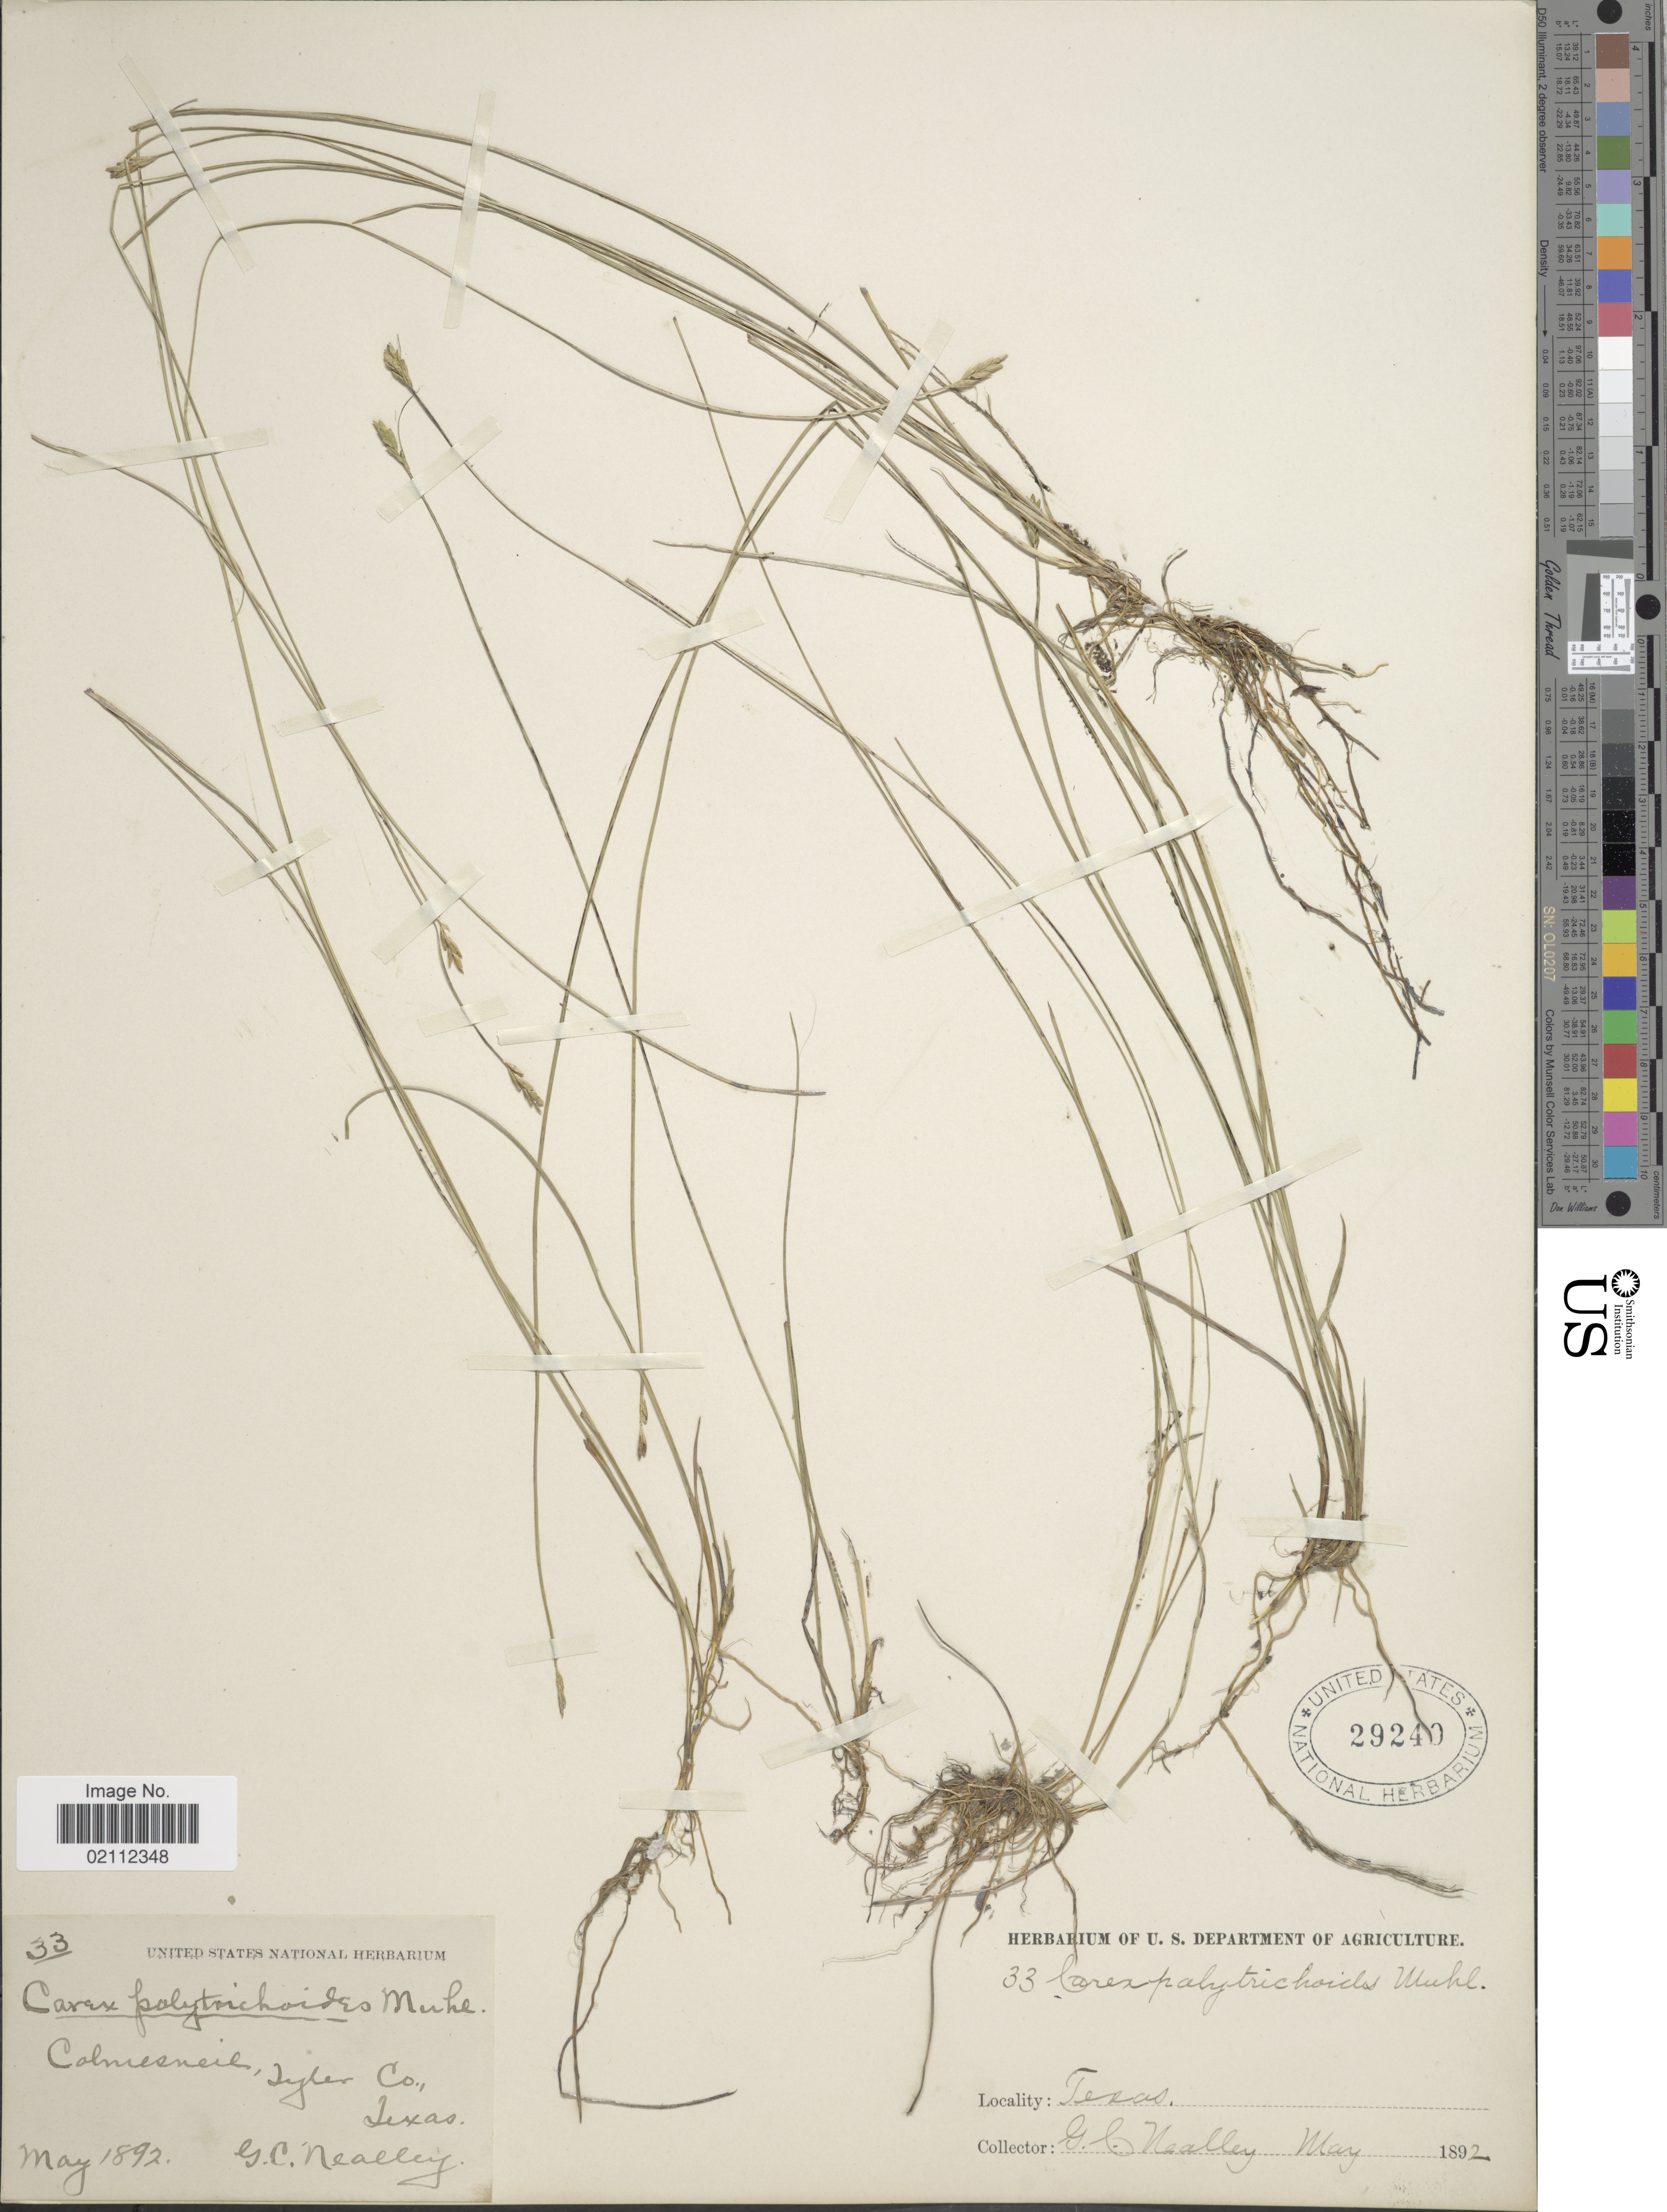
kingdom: Plantae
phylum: Tracheophyta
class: Liliopsida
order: Poales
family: Cyperaceae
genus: Carex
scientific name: Carex leptalea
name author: Wahlenb.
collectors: G. C. Nealley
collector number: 33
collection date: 1892-05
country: United States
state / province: Texas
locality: Colmesneil, Tyler Co.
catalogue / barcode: US 29240